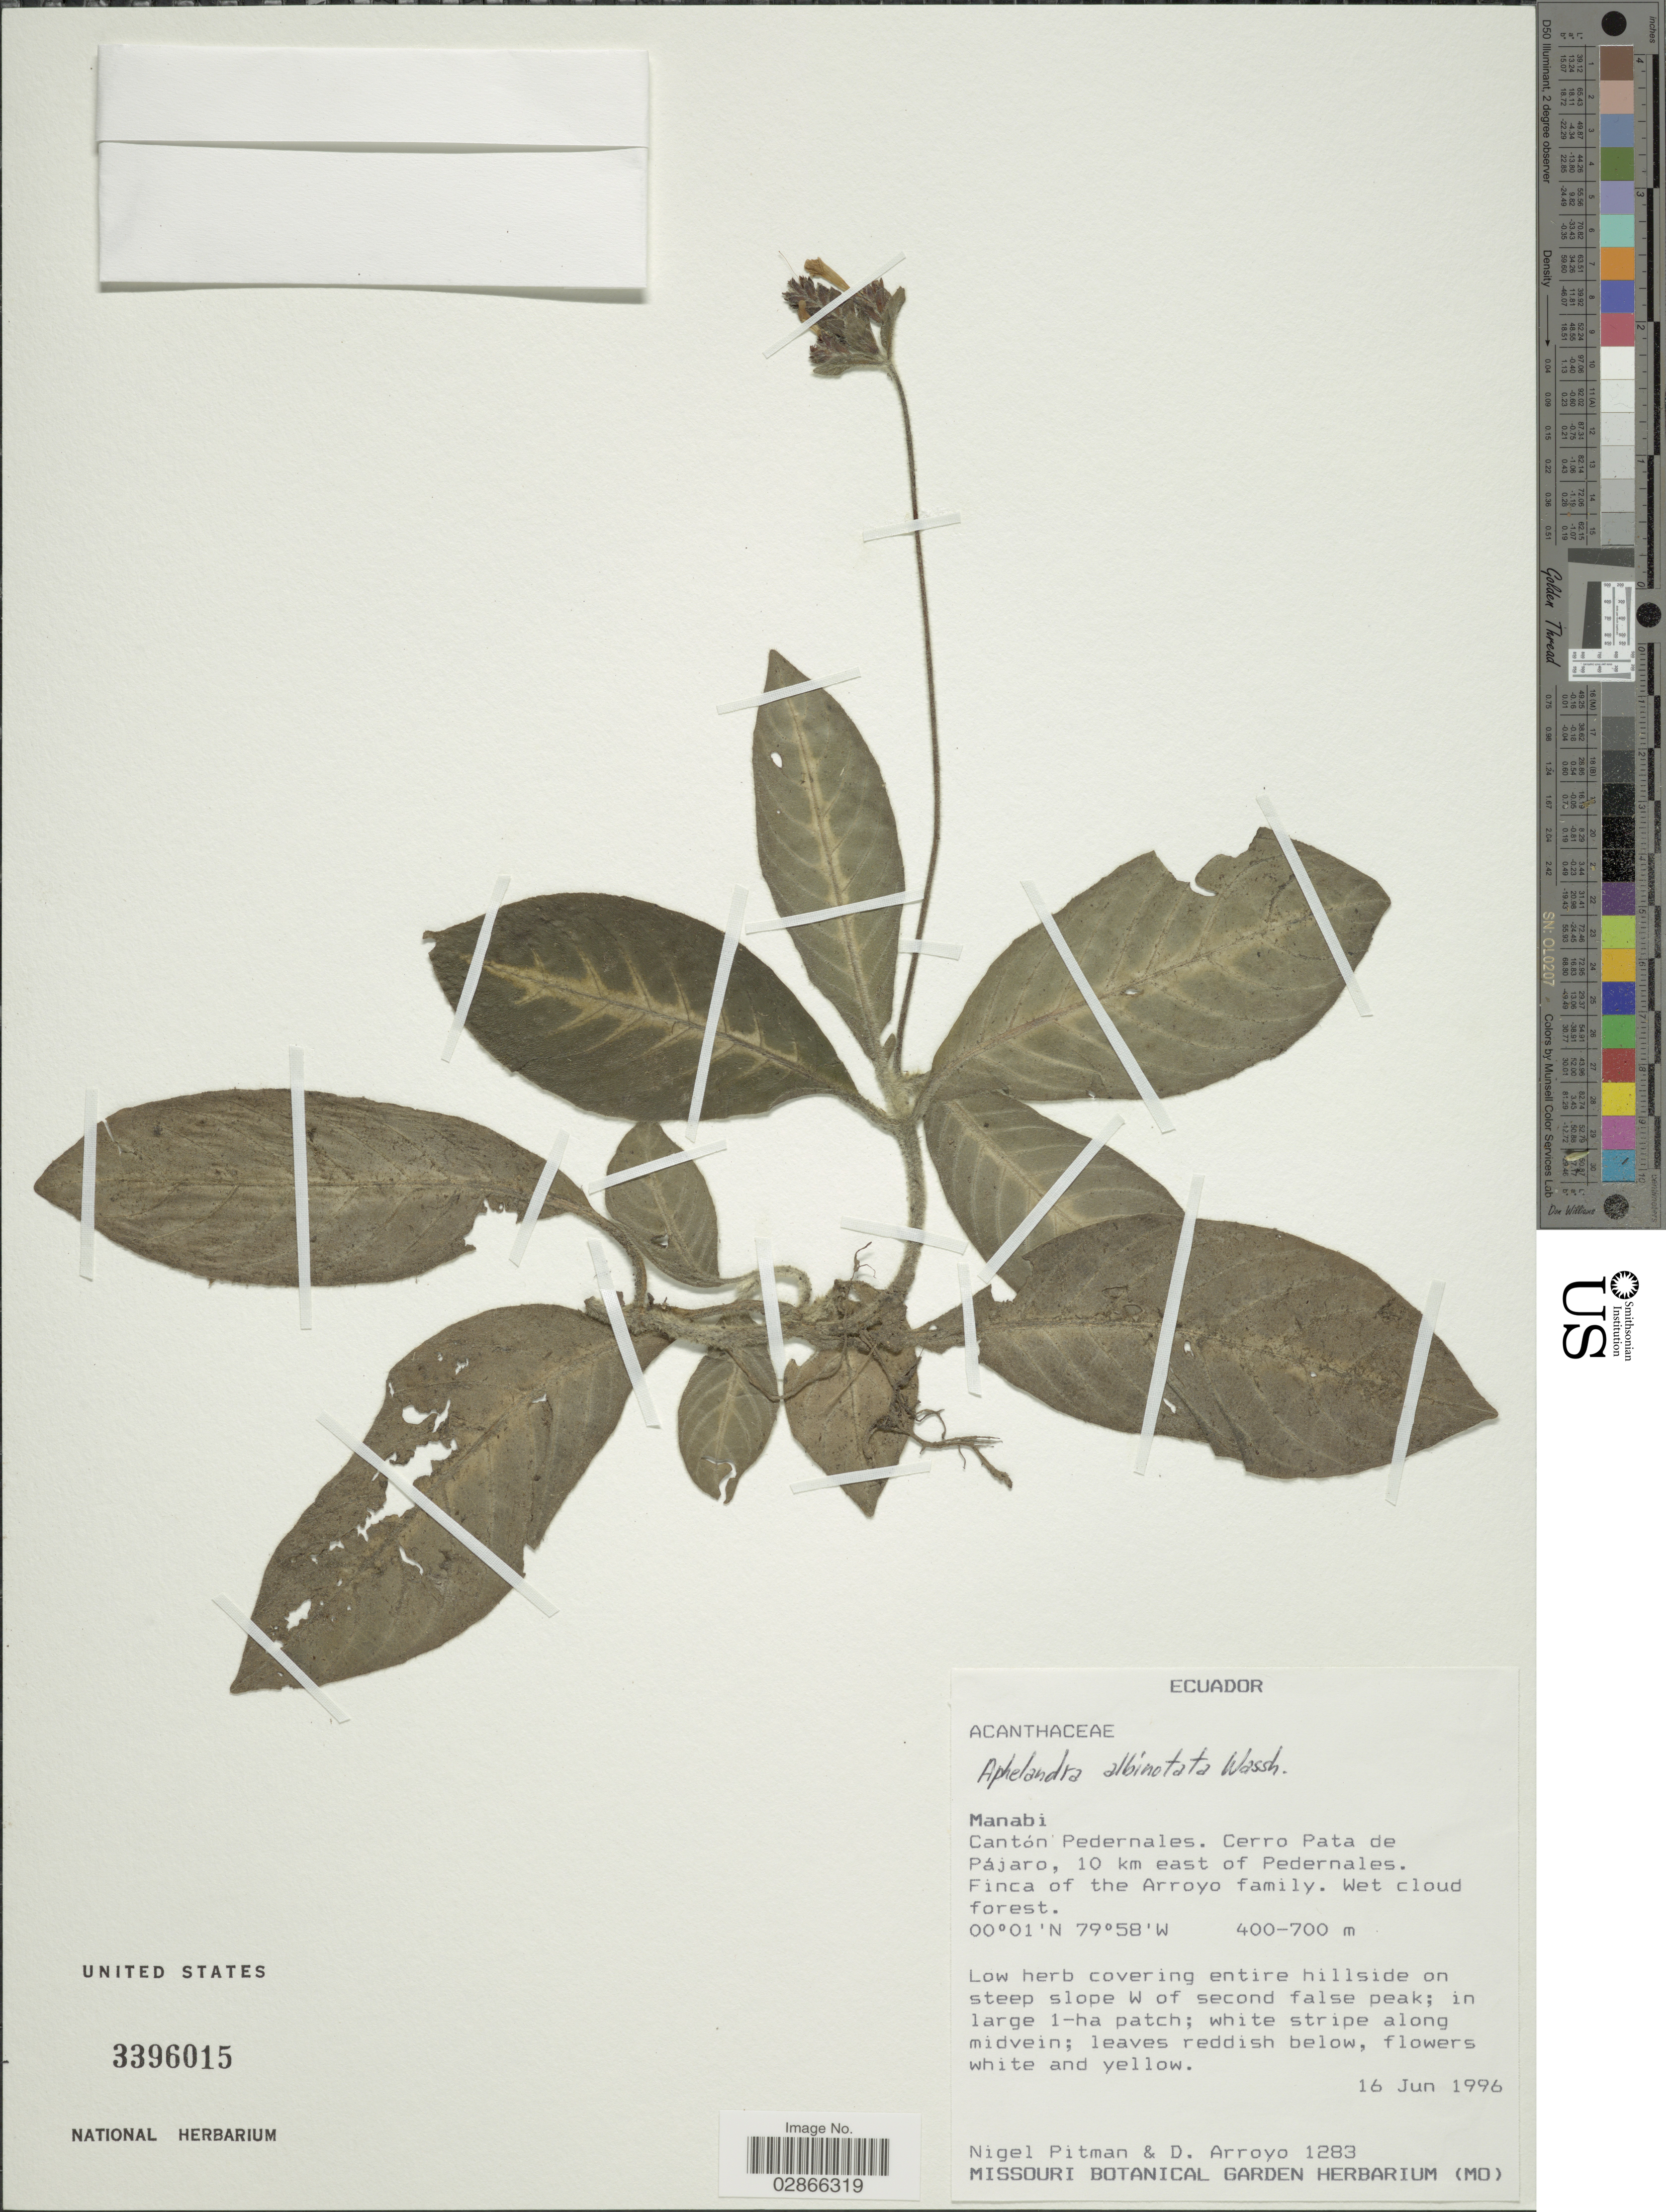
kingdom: Plantae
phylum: Tracheophyta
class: Magnoliopsida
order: Lamiales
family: Acanthaceae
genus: Aphelandra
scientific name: Aphelandra albinotata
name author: Wassh.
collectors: N. Pitman & D. Arroyo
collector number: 1283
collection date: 1996-06-16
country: Ecuador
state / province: Manabí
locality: Cantón Pedernales. Cerro Pata de Pájaro, 10 km east of Pedernales. Finca of the Arroyo family.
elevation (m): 400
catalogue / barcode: US 3396015